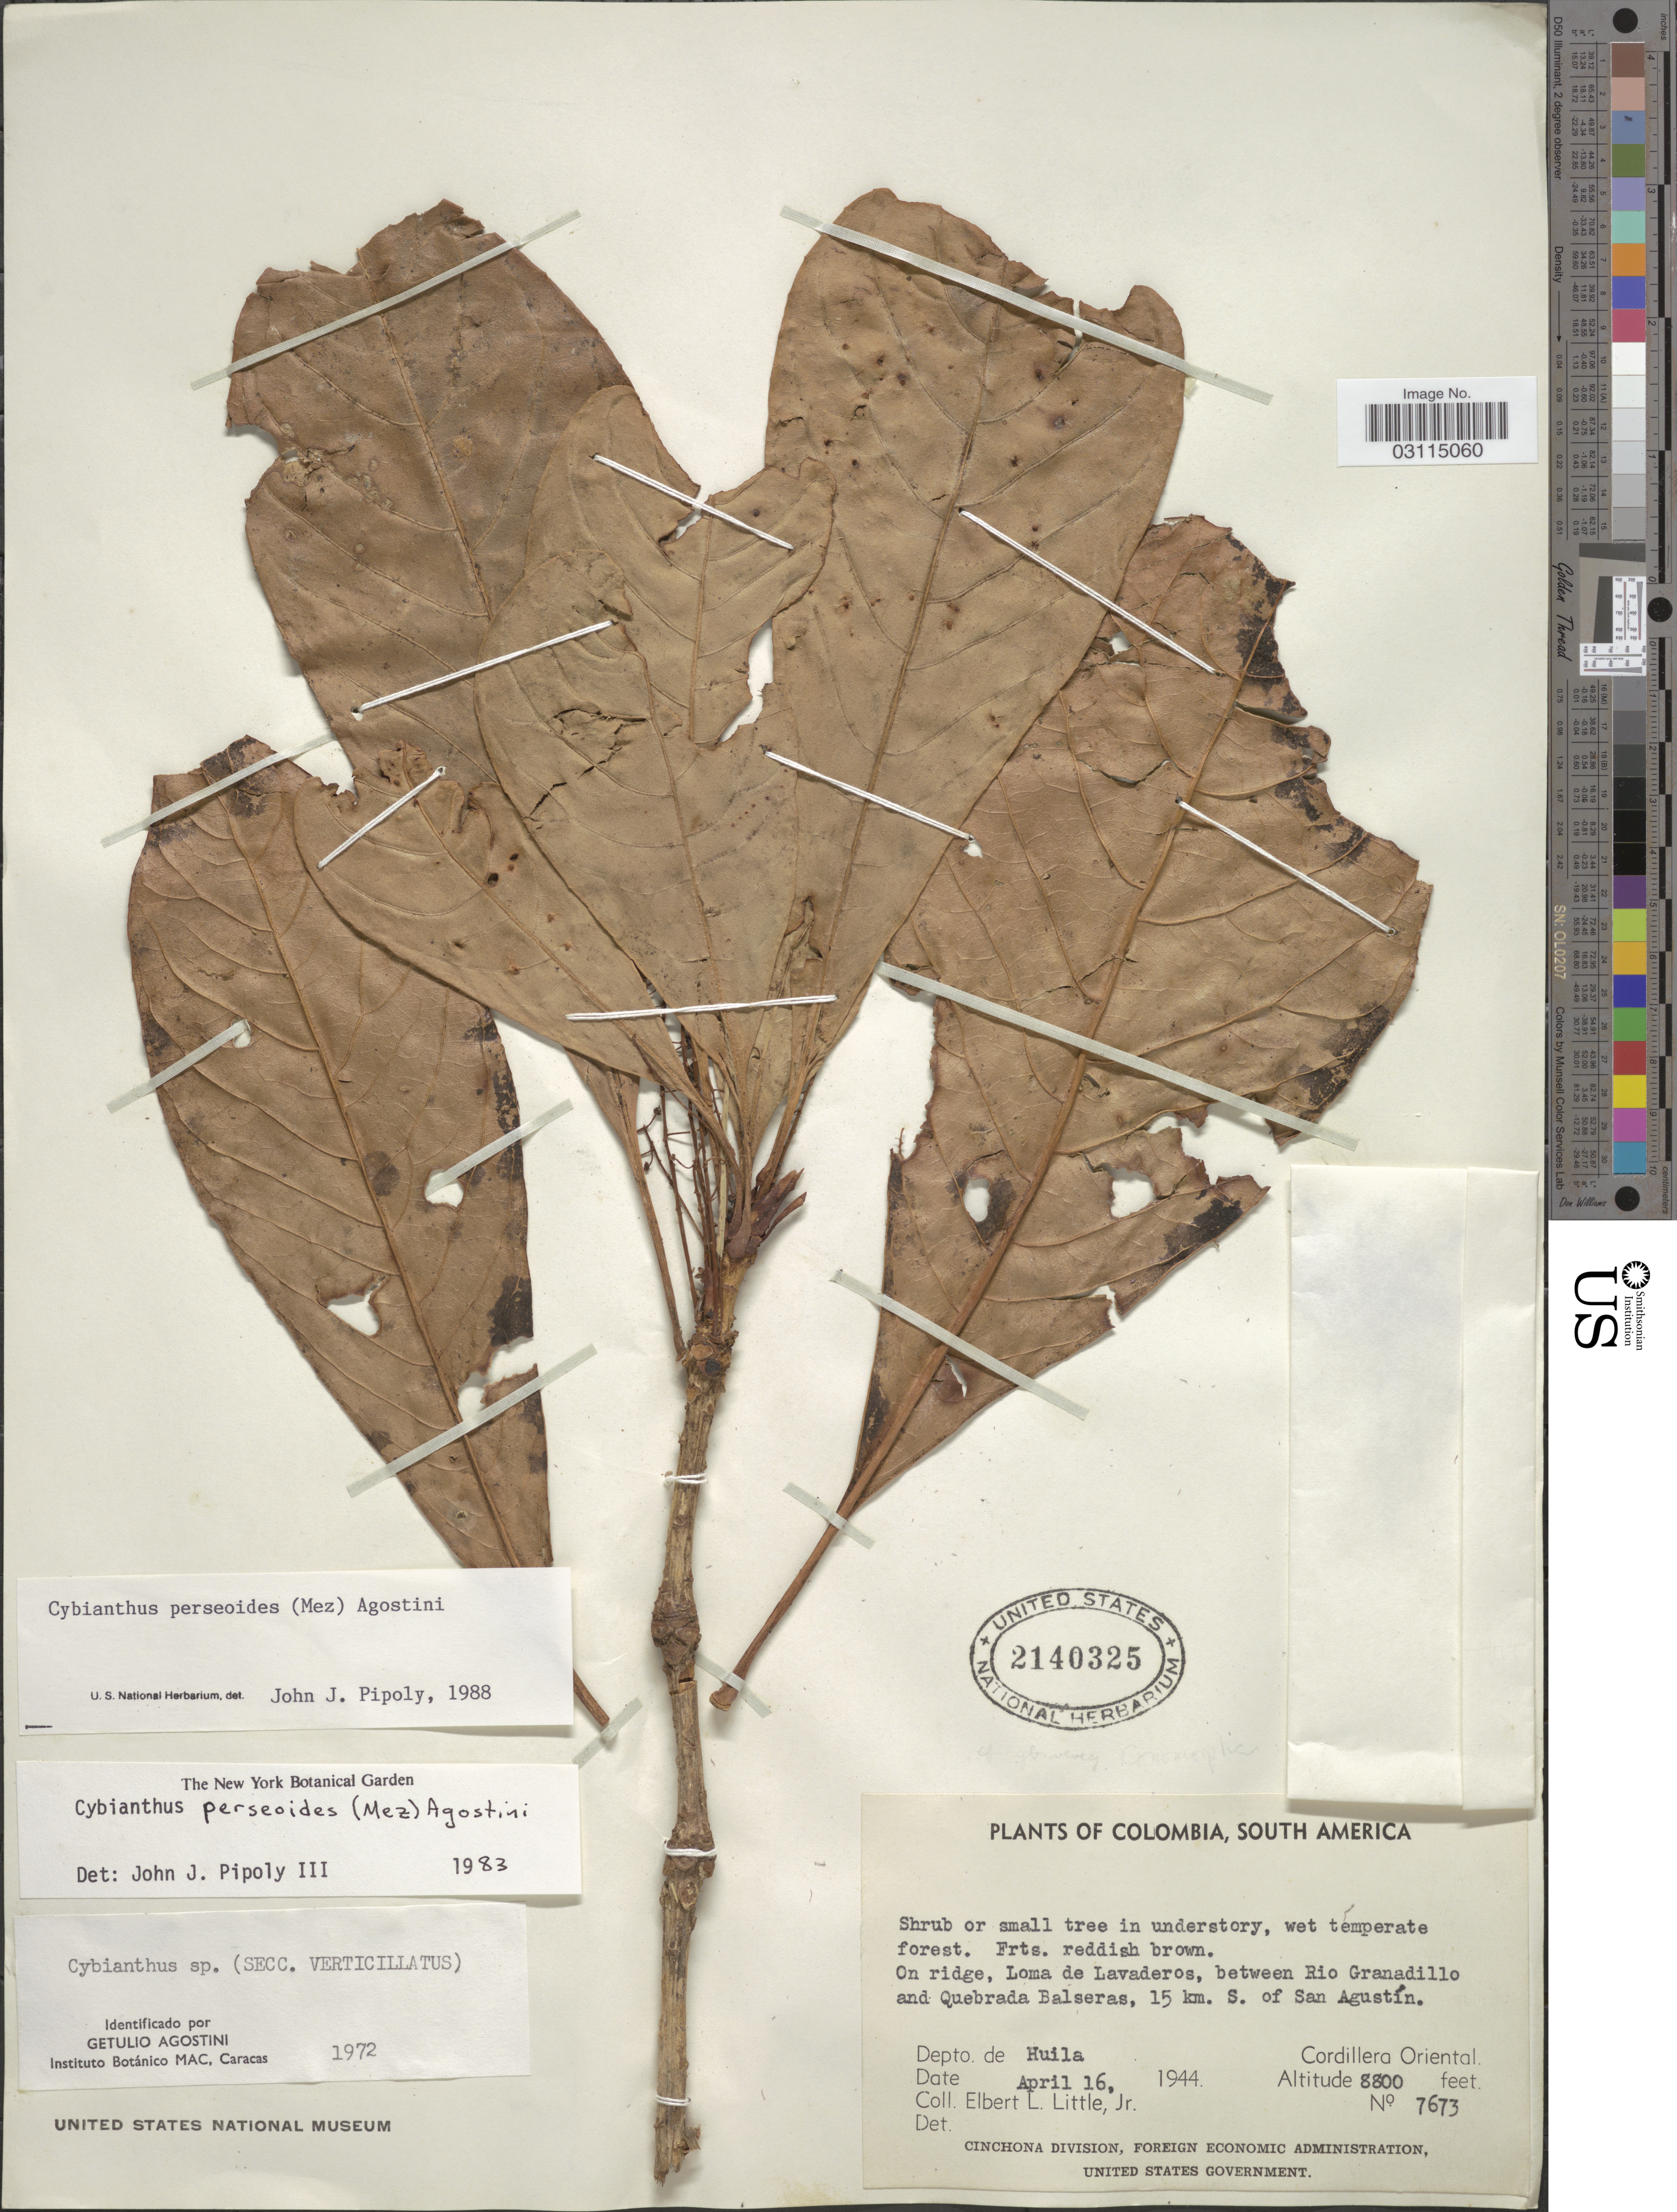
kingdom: Plantae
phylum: Tracheophyta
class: Magnoliopsida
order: Ericales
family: Primulaceae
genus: Cybianthus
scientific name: Cybianthus perseoides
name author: (Mez) G. Agostini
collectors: E. L. Little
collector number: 7673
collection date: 1944-04-16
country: Colombia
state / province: Huila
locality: On ridge, Loma de Lavaderos, between Rio Granadillo and Quebrada Balseras, 15 km. S. of San Agustín, Cordillera Oriental, Depto. de Huila.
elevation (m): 2682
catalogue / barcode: US 2140325